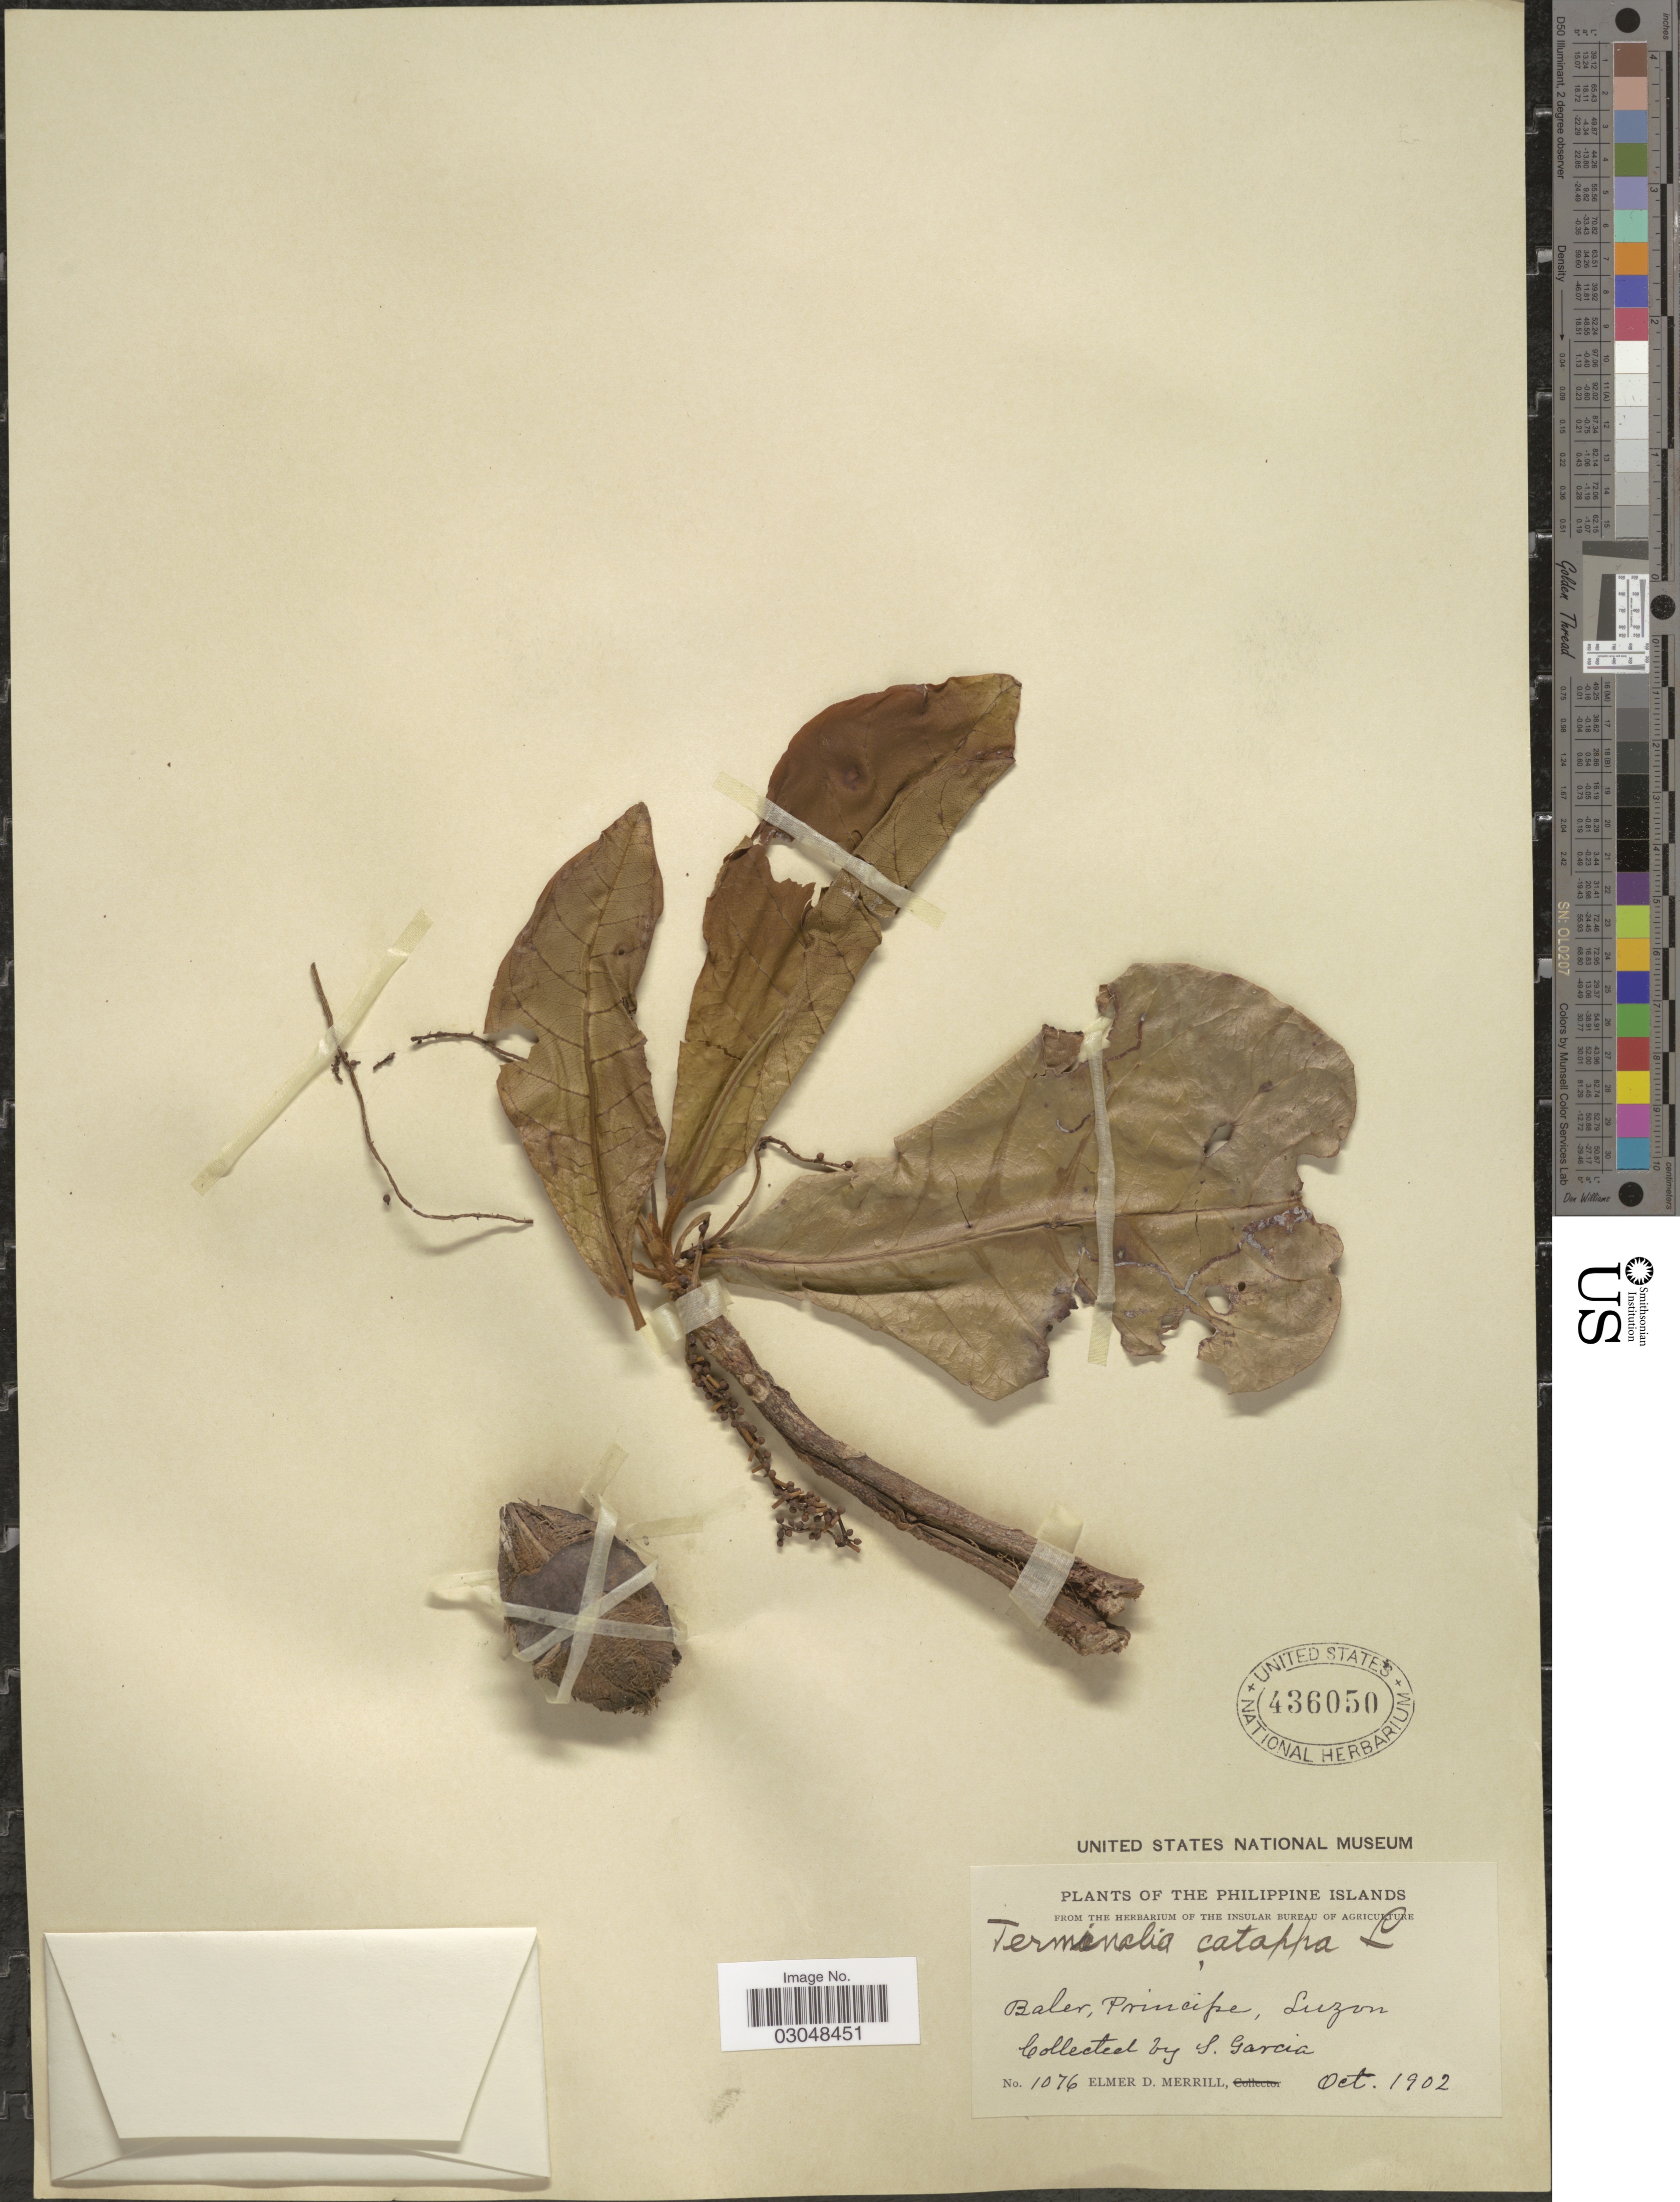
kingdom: Plantae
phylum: Tracheophyta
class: Magnoliopsida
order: Myrtales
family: Combretaceae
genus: Terminalia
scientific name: Terminalia catappa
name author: L.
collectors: S. Garcia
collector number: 1076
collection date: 1902-10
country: Philippines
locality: The Philippine Islands, Baler, Principe, Luzon.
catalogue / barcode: US 436050